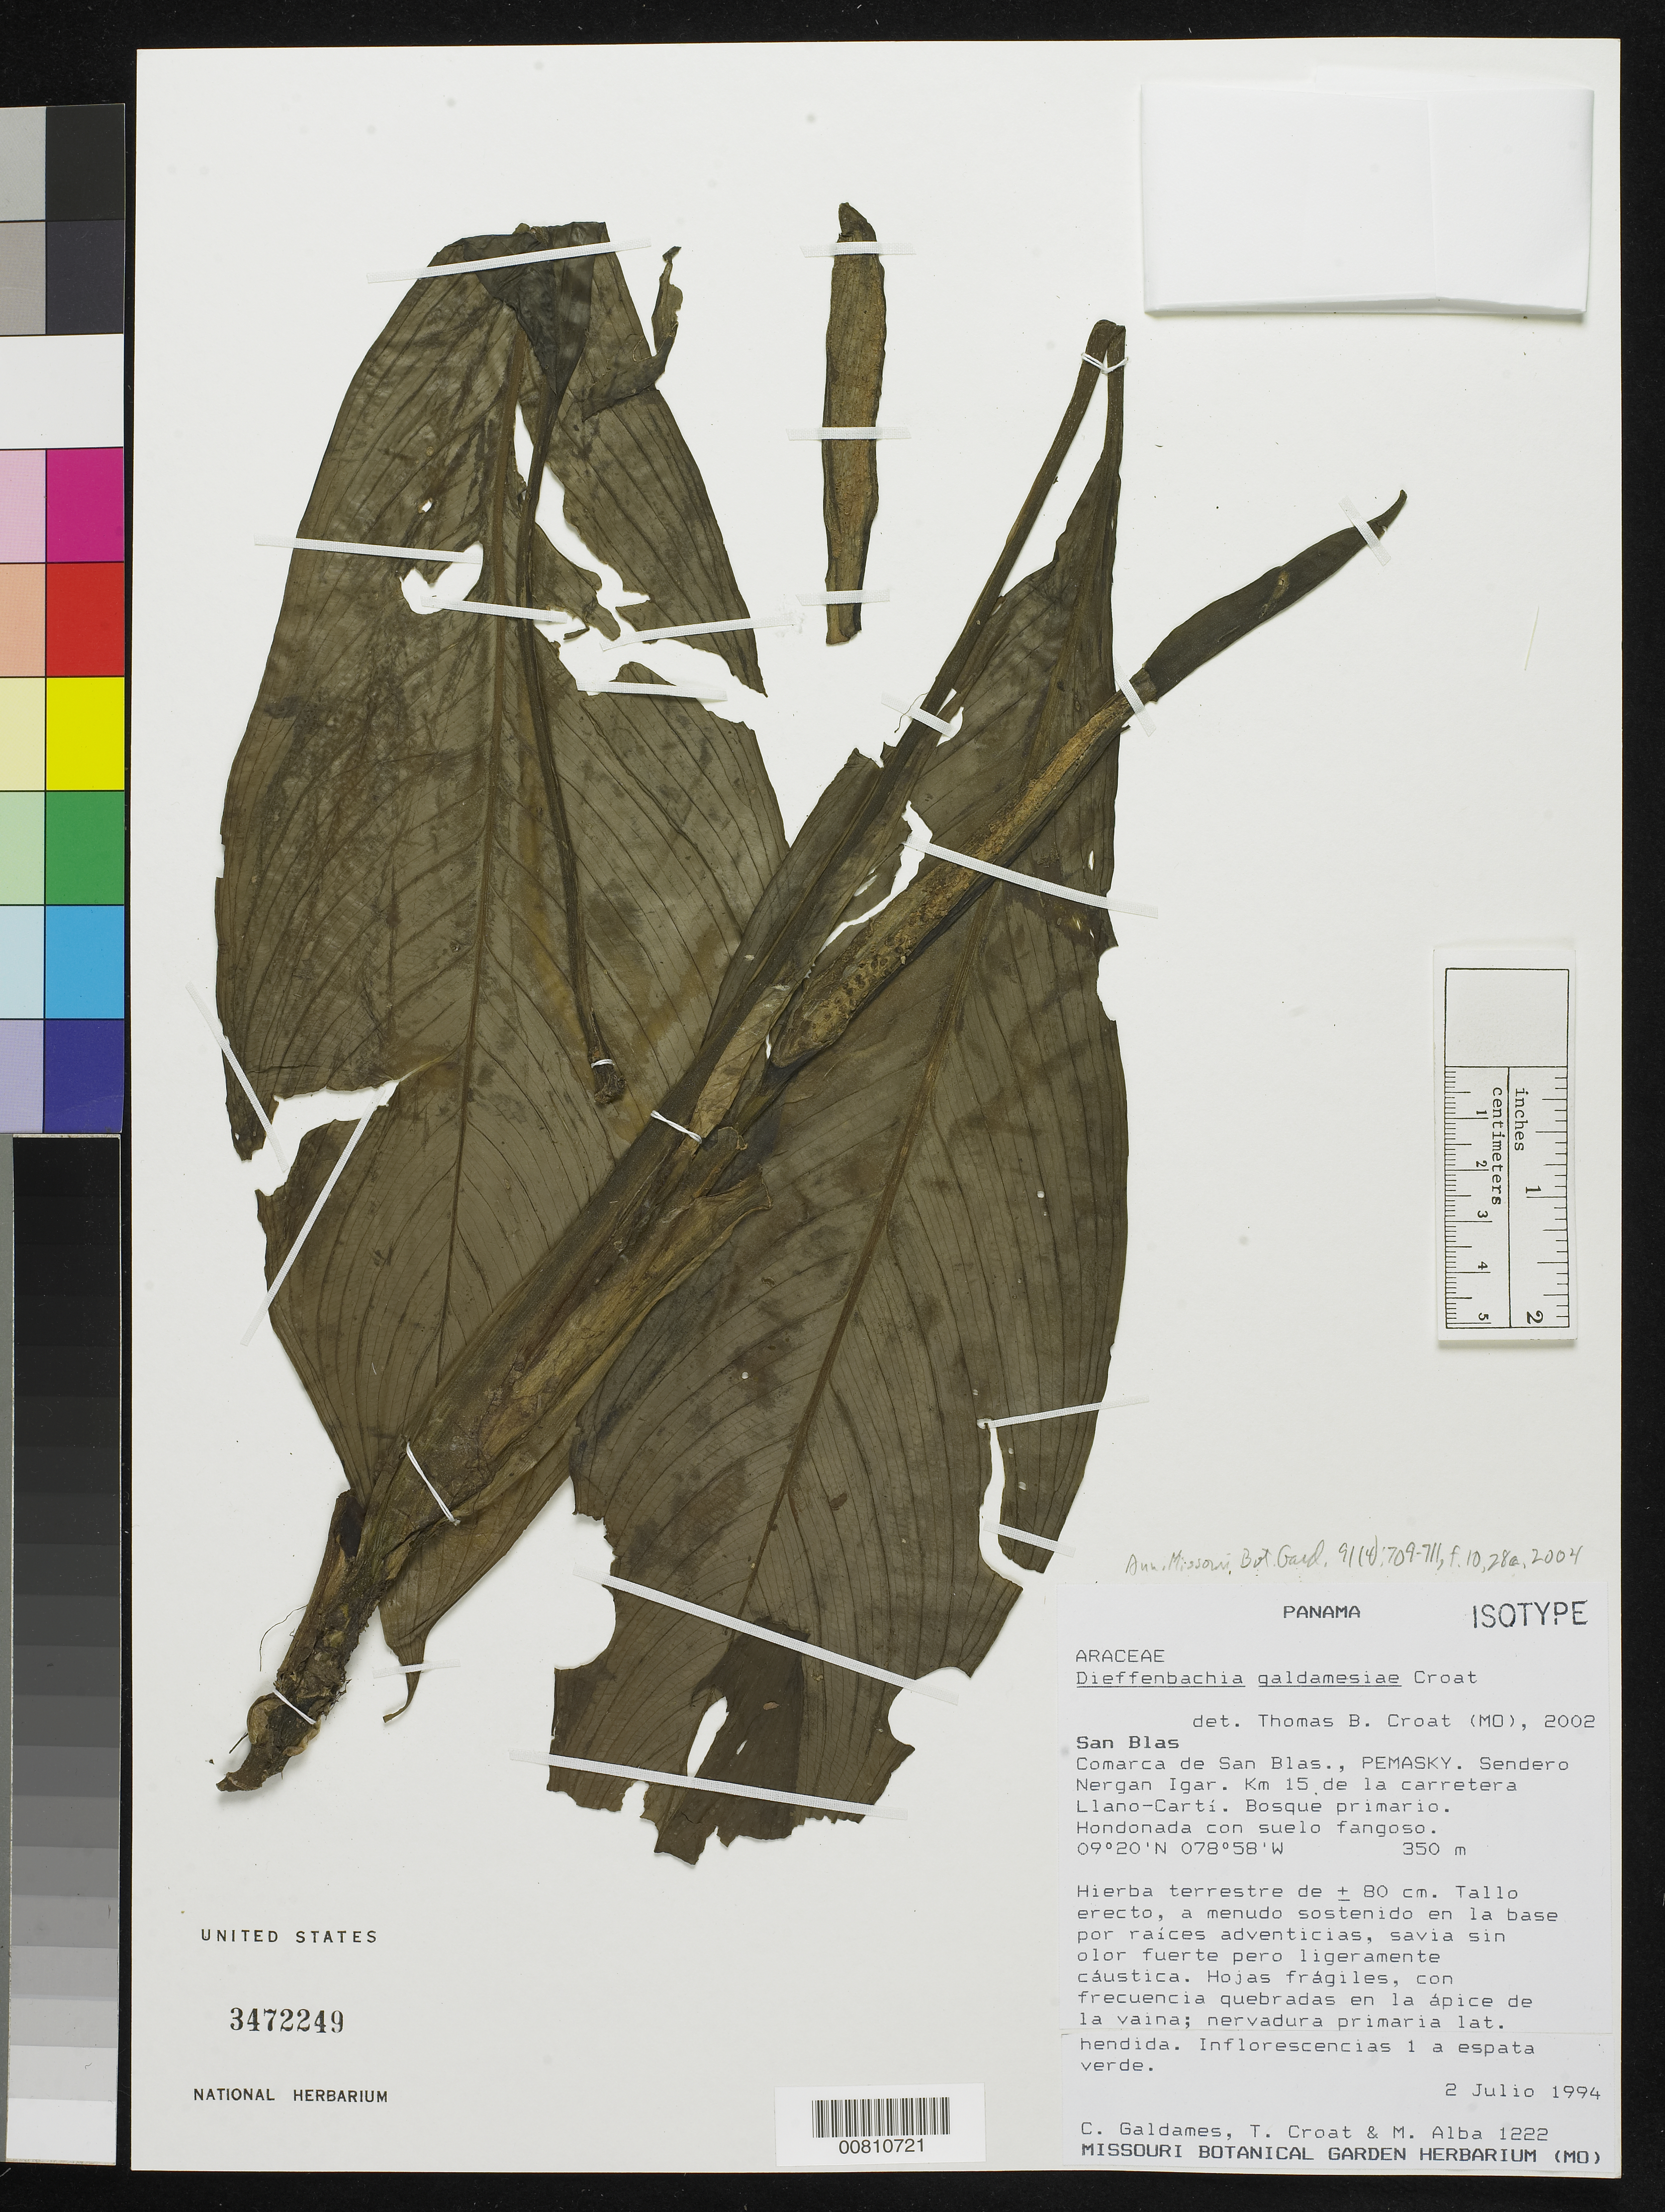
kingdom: Plantae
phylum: Tracheophyta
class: Liliopsida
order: Alismatales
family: Araceae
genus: Dieffenbachia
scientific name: Dieffenbachia galdamesiae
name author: Croat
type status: Isotype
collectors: C. Galdames, T. B. Croat & M. Alba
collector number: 1222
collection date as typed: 02 Jul 1994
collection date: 1994-07-02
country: Panama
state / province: Kuna Yala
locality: Comarca de San Blas: Pemasky, Sendero Nergan Igar, km 15 de la carretera Llano-Cartí.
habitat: Bosque primario. Hondonada con suelo fangoso.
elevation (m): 350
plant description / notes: Holotype at MO.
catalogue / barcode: US 3472249